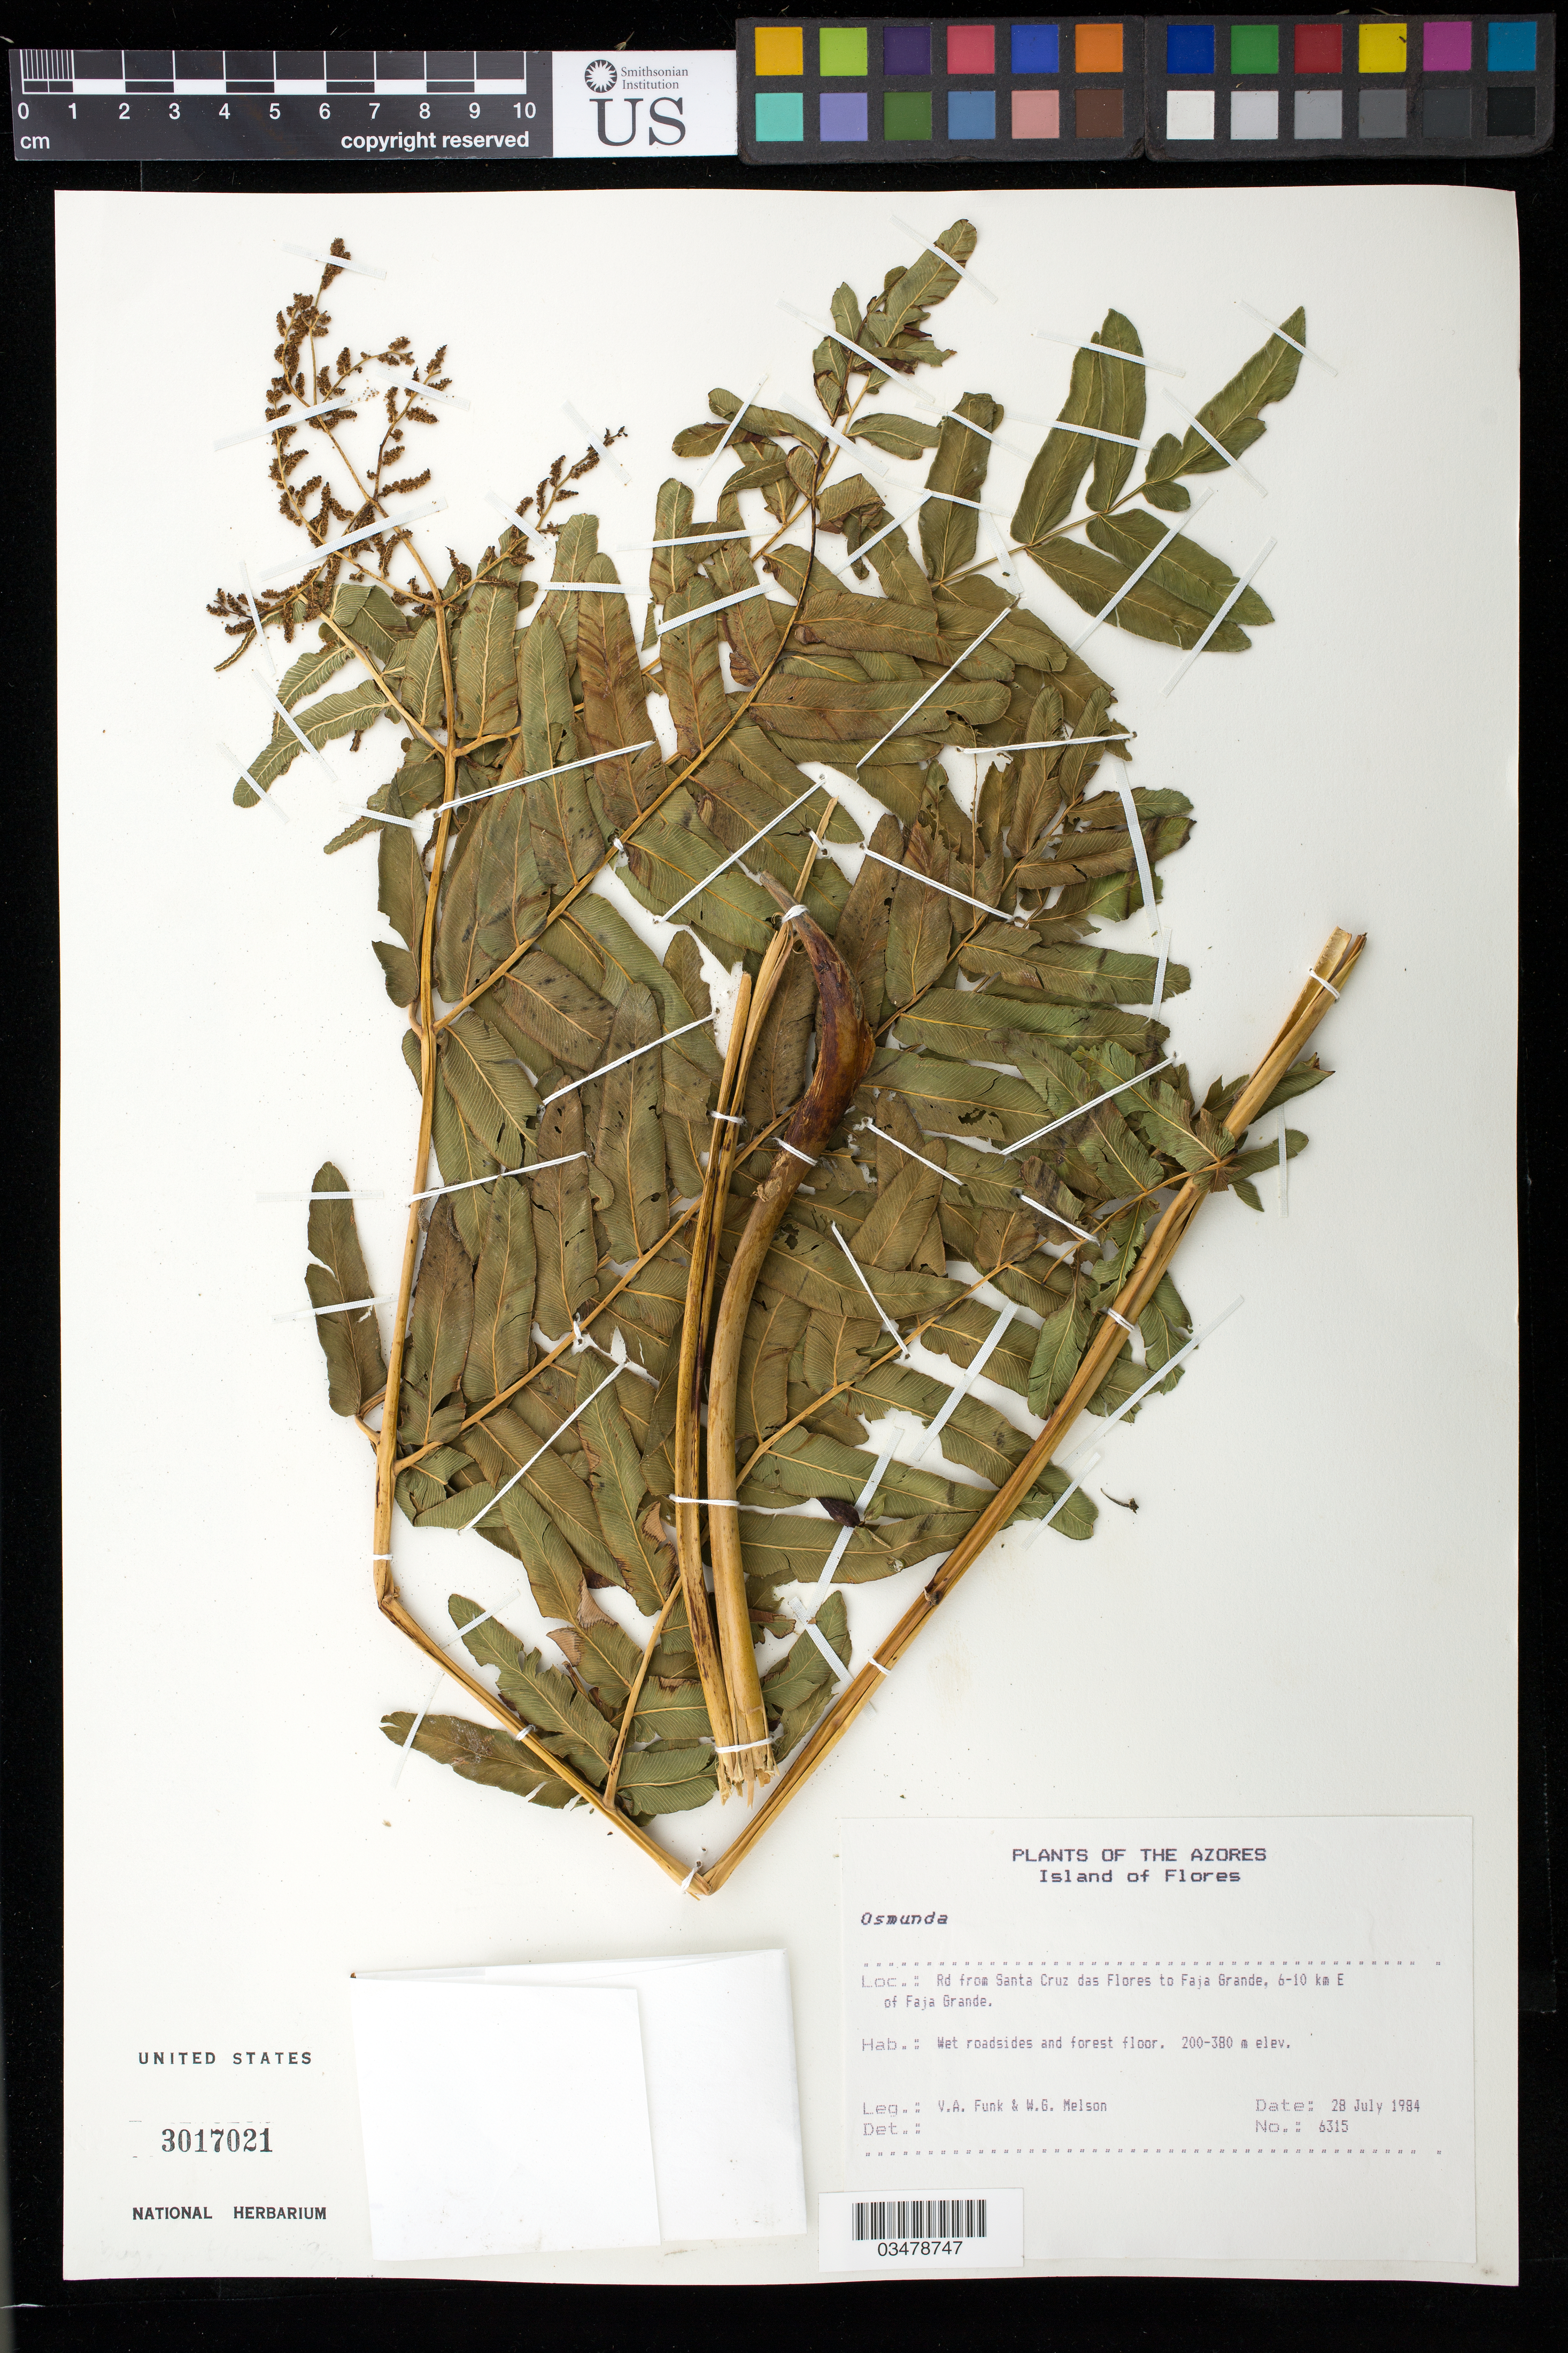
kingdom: Plantae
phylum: Tracheophyta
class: Polypodiopsida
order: Osmundales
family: Osmundaceae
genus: Osmunda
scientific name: Osmunda sp.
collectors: V. Funk & W. Melson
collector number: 6315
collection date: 1984-07-28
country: Portugal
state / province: Azores (Aut. Reg.)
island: Flores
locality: Island of Flores. Rd from Santa Cruz das Flores to Faja Grande, 6-10 km E of Faja Grande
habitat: Wet roadsides and forest floor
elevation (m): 200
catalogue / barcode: US 3017021